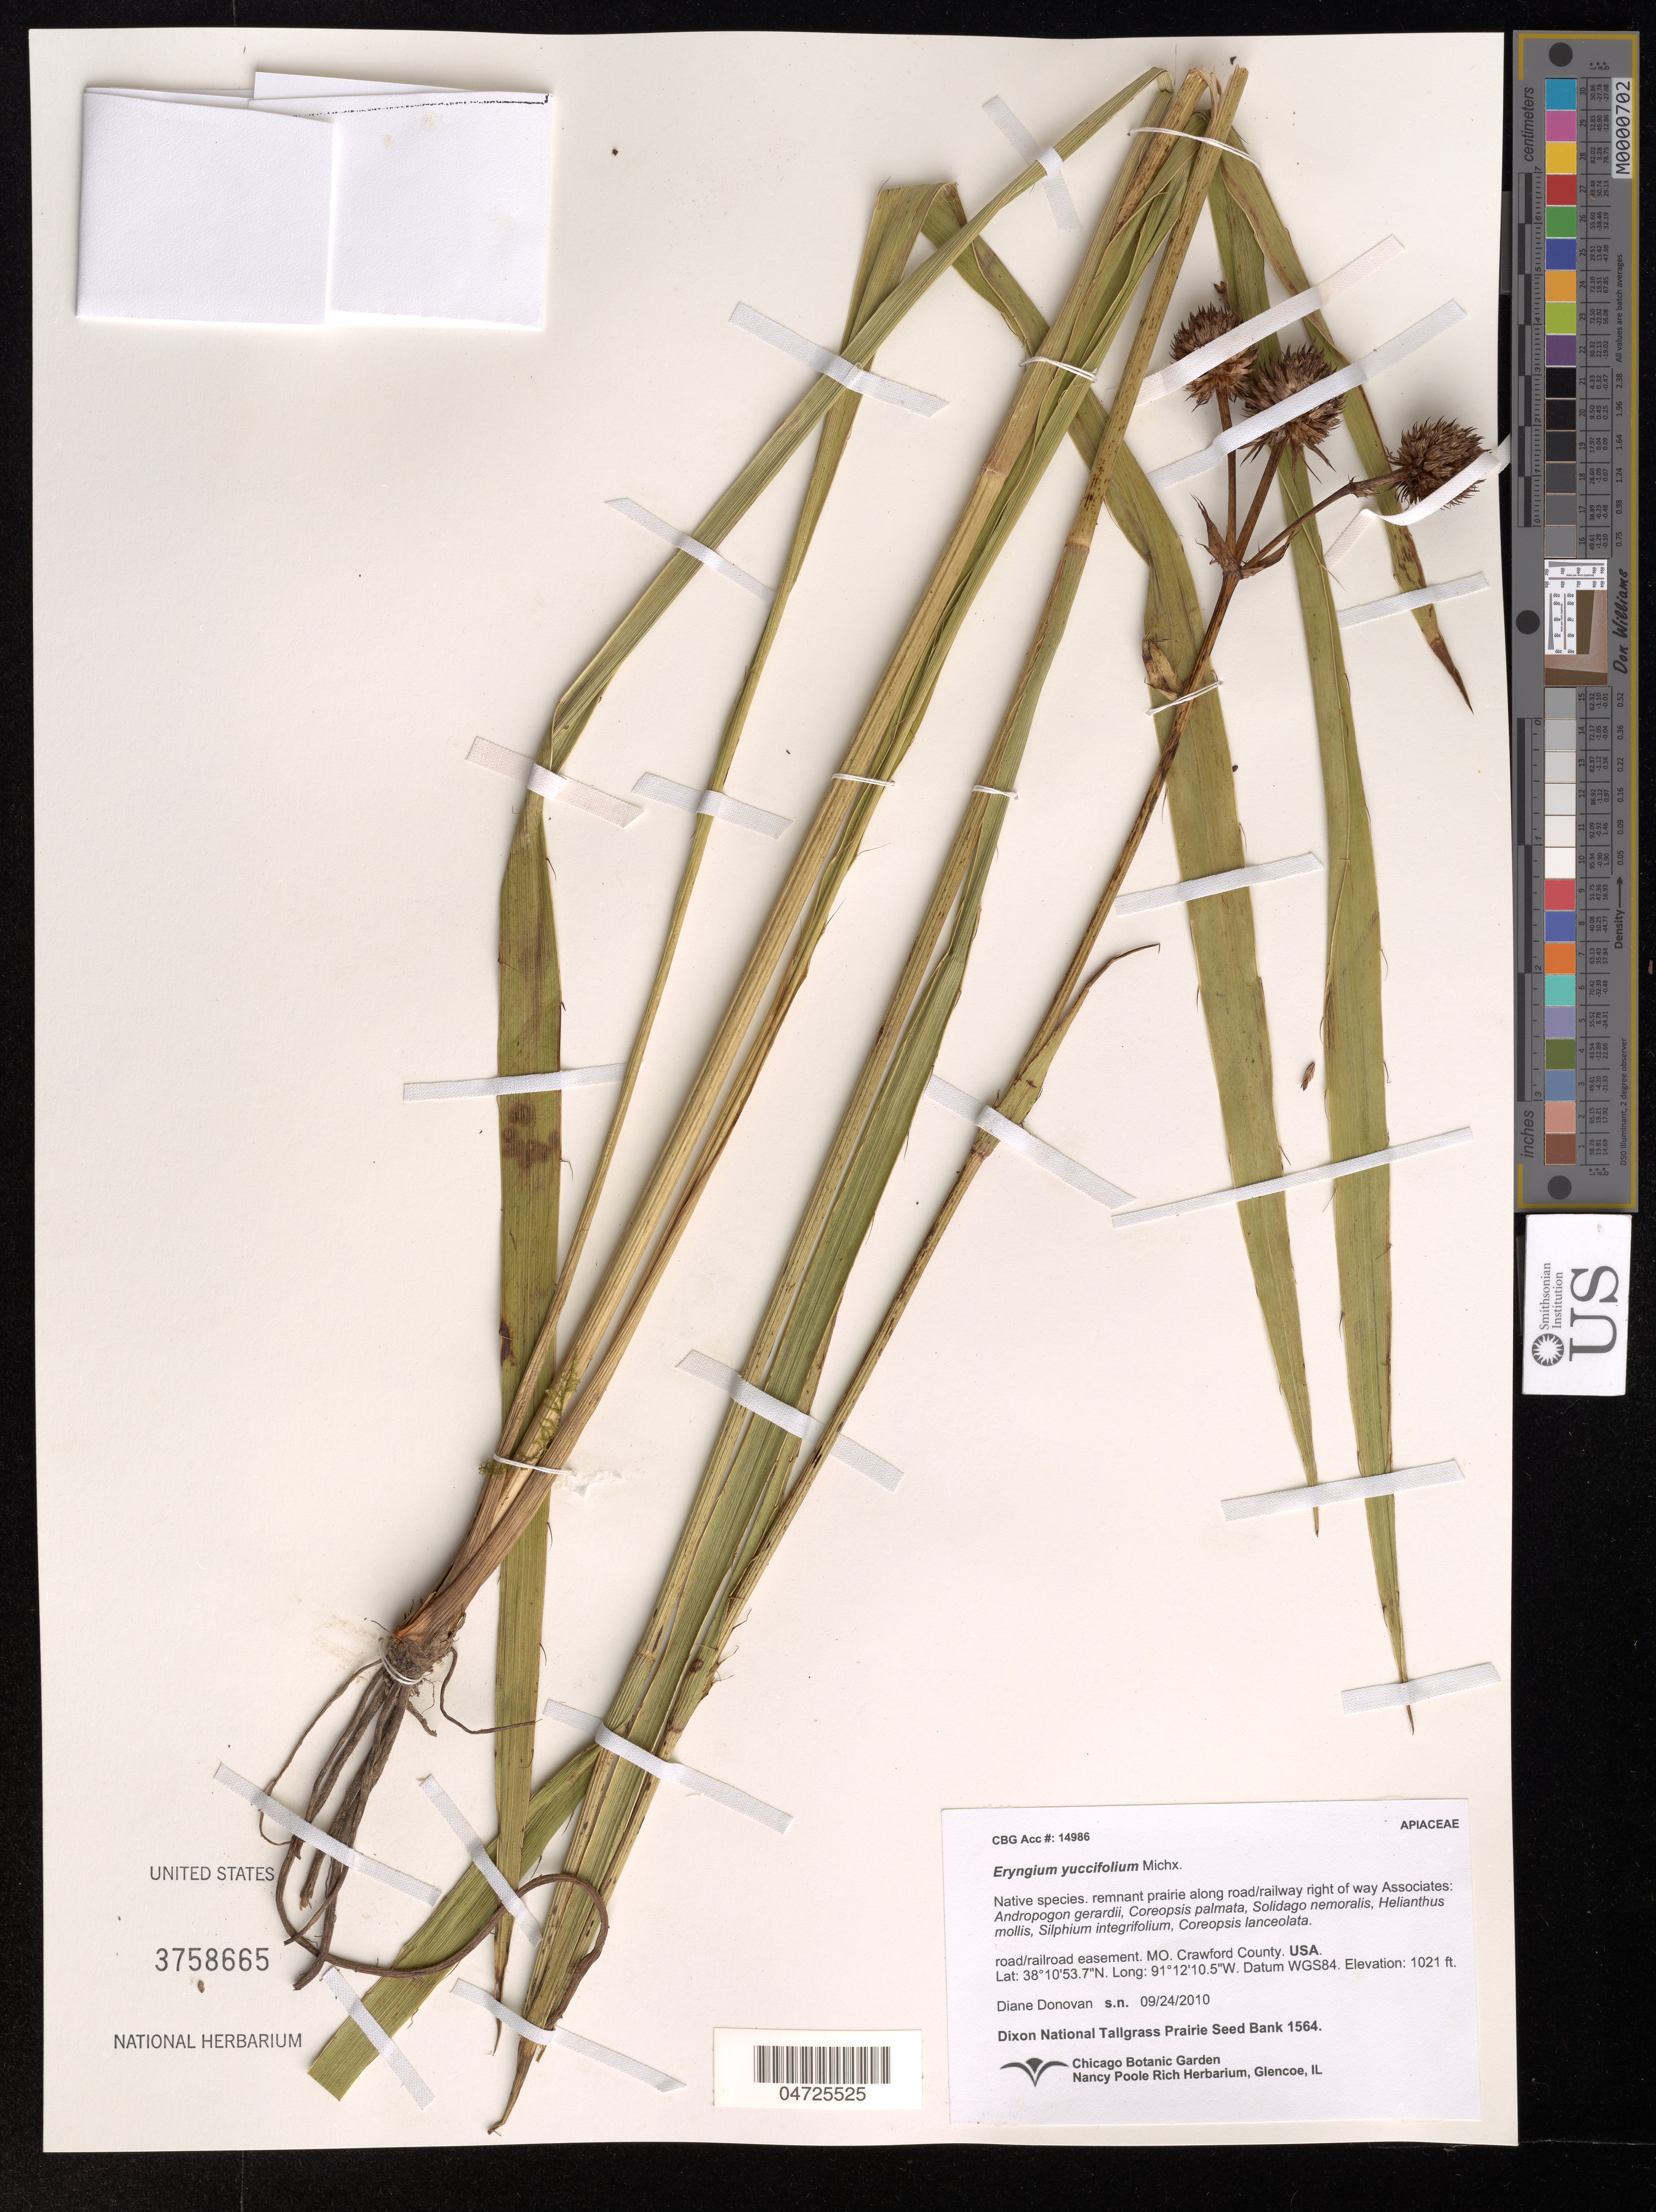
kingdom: Plantae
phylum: Tracheophyta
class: Magnoliopsida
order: Apiales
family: Apiaceae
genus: Eryngium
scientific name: Eryngium yuccifolium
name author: Michx.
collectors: D. Donovan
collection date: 2010-09-24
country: United States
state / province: Missouri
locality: Road/railroad easement. Crawford County. Datum WGS84.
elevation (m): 311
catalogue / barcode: US 3758665